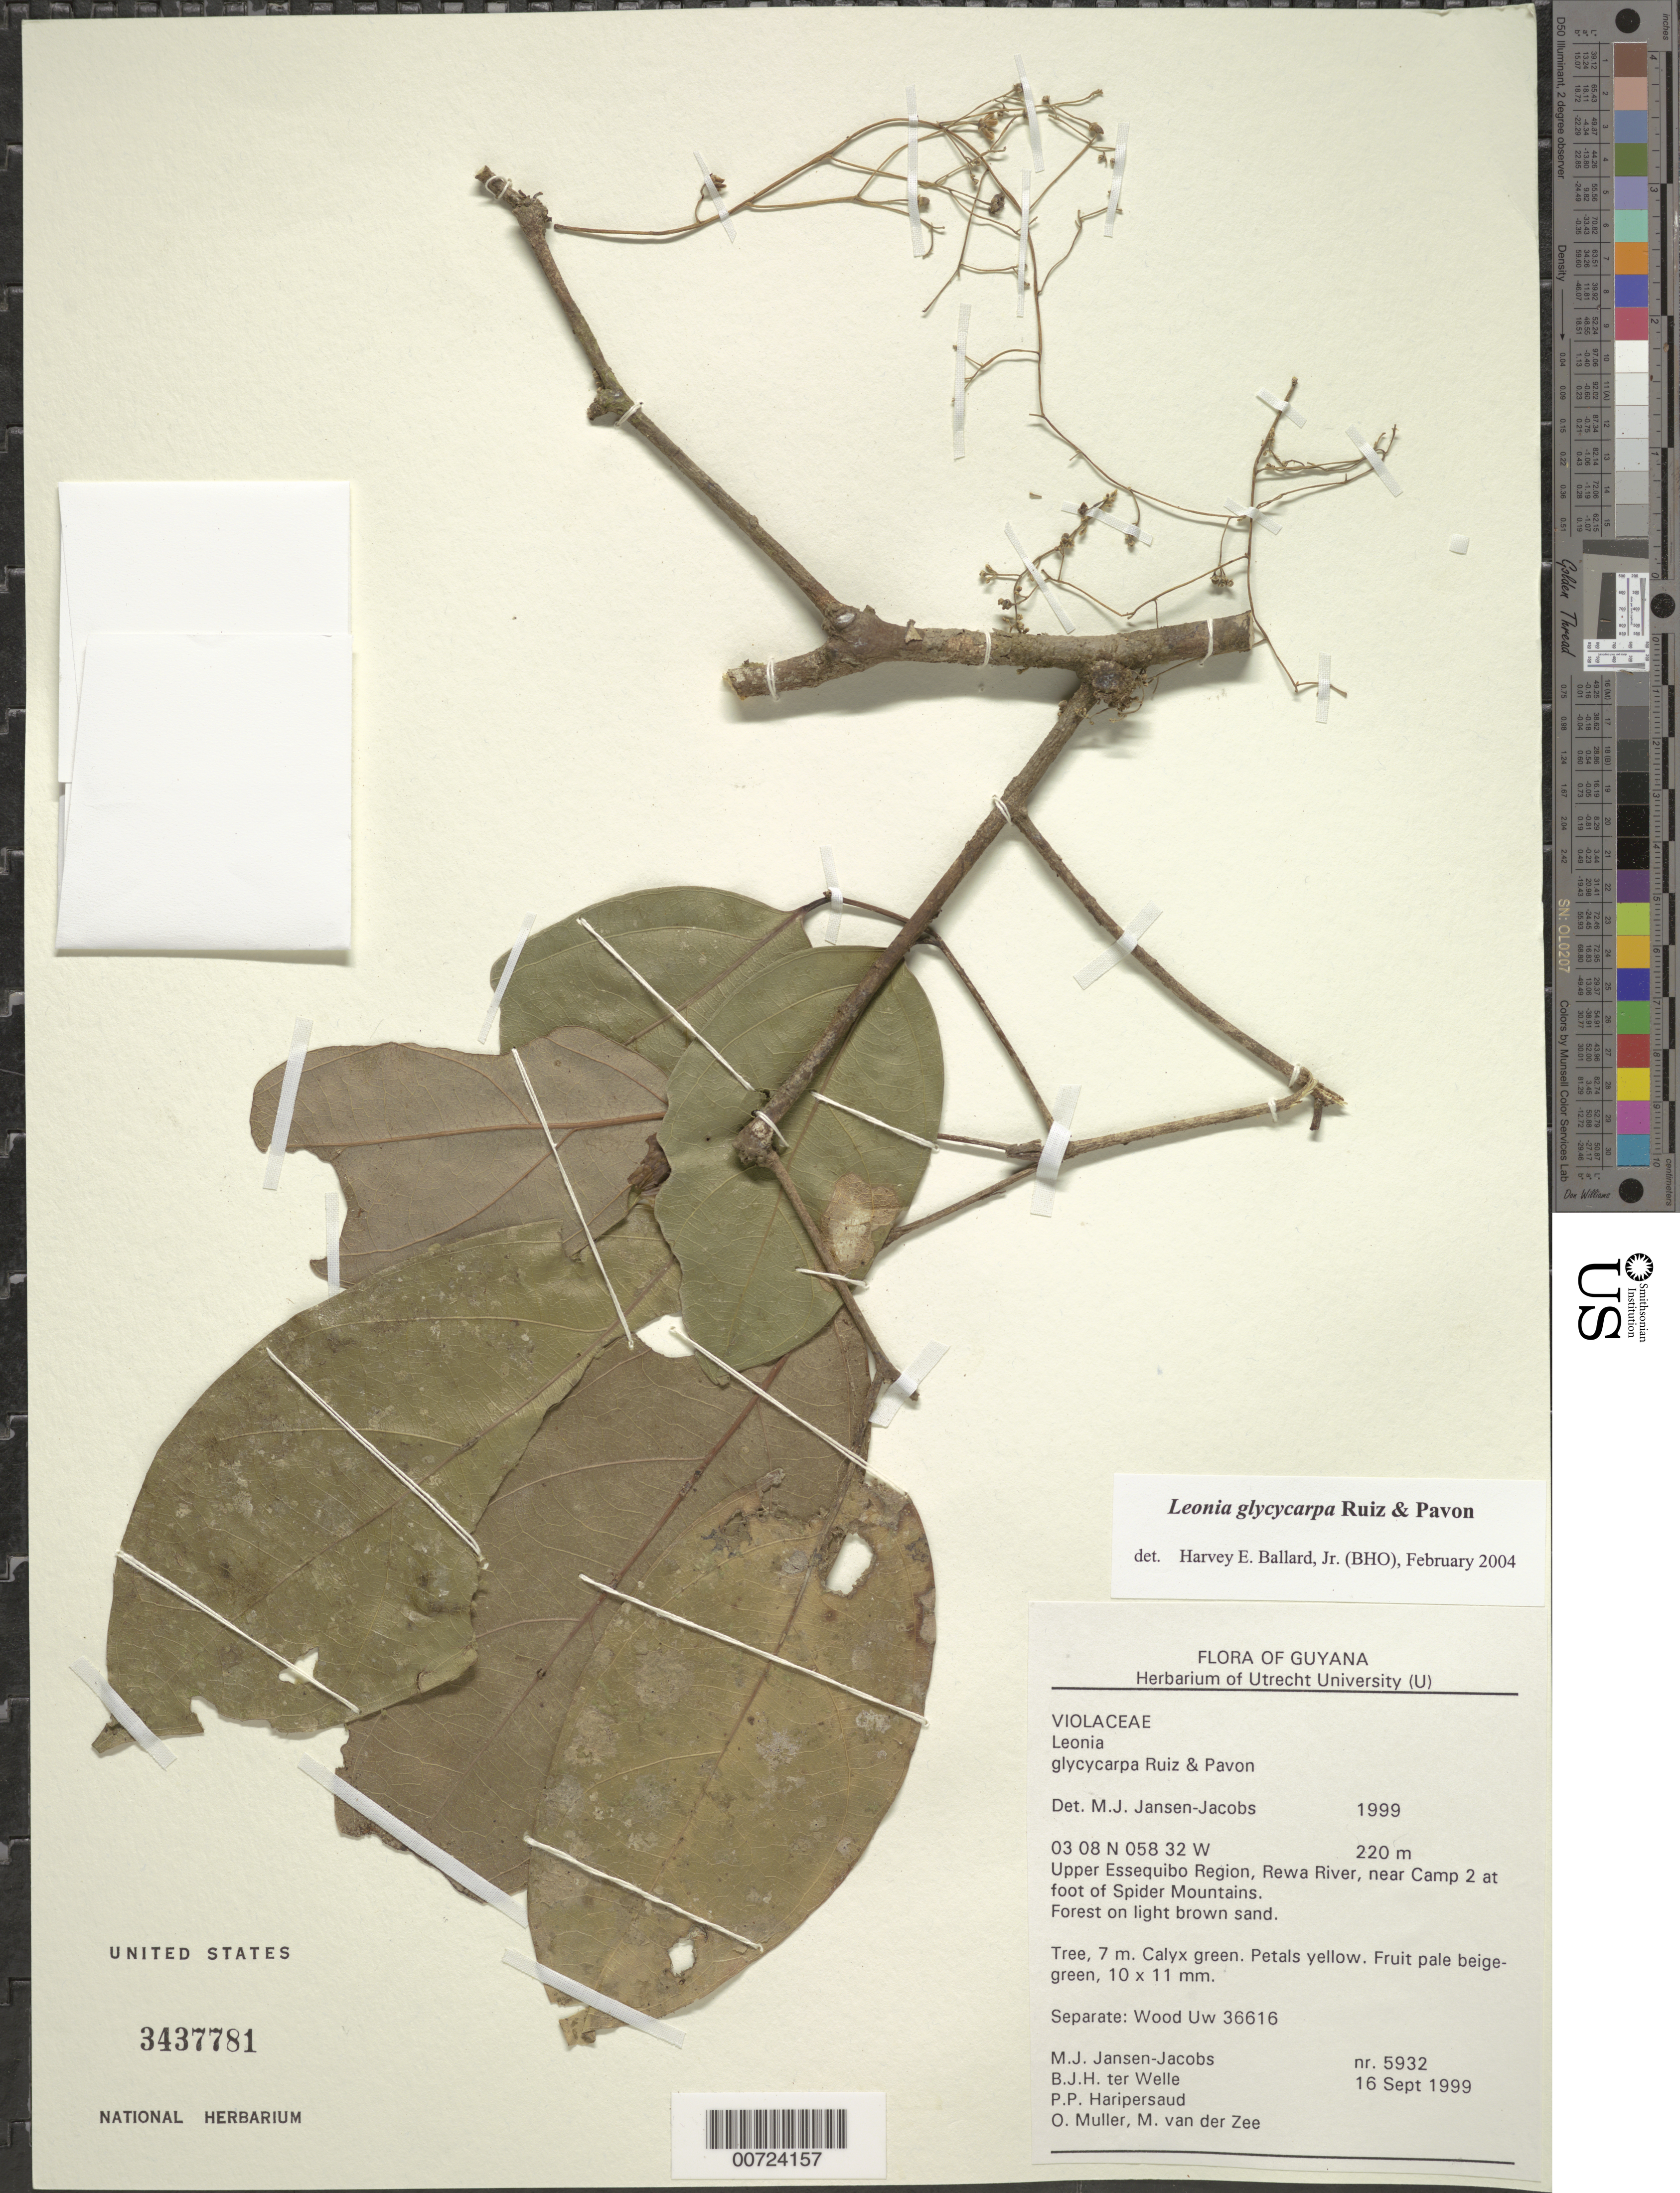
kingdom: Plantae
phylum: Tracheophyta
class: Magnoliopsida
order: Malpighiales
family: Violaceae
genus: Leonia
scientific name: Leonia glycycarpa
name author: Ruiz & Pav.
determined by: Ballard, Harvey E.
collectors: M. J. Jansen-Jacobs, B. Welle, P. Haripersaud, O. Muller & M. van der Zee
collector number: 5932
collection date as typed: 16-Sep-99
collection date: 1999-09-16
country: Guyana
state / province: U. Takutu-U. Essequibo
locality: Rewa River, at foot of Spider Mts., near camp 2, Upper Essequibo Region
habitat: Forest on light brown sand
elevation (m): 220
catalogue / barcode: US 3437781